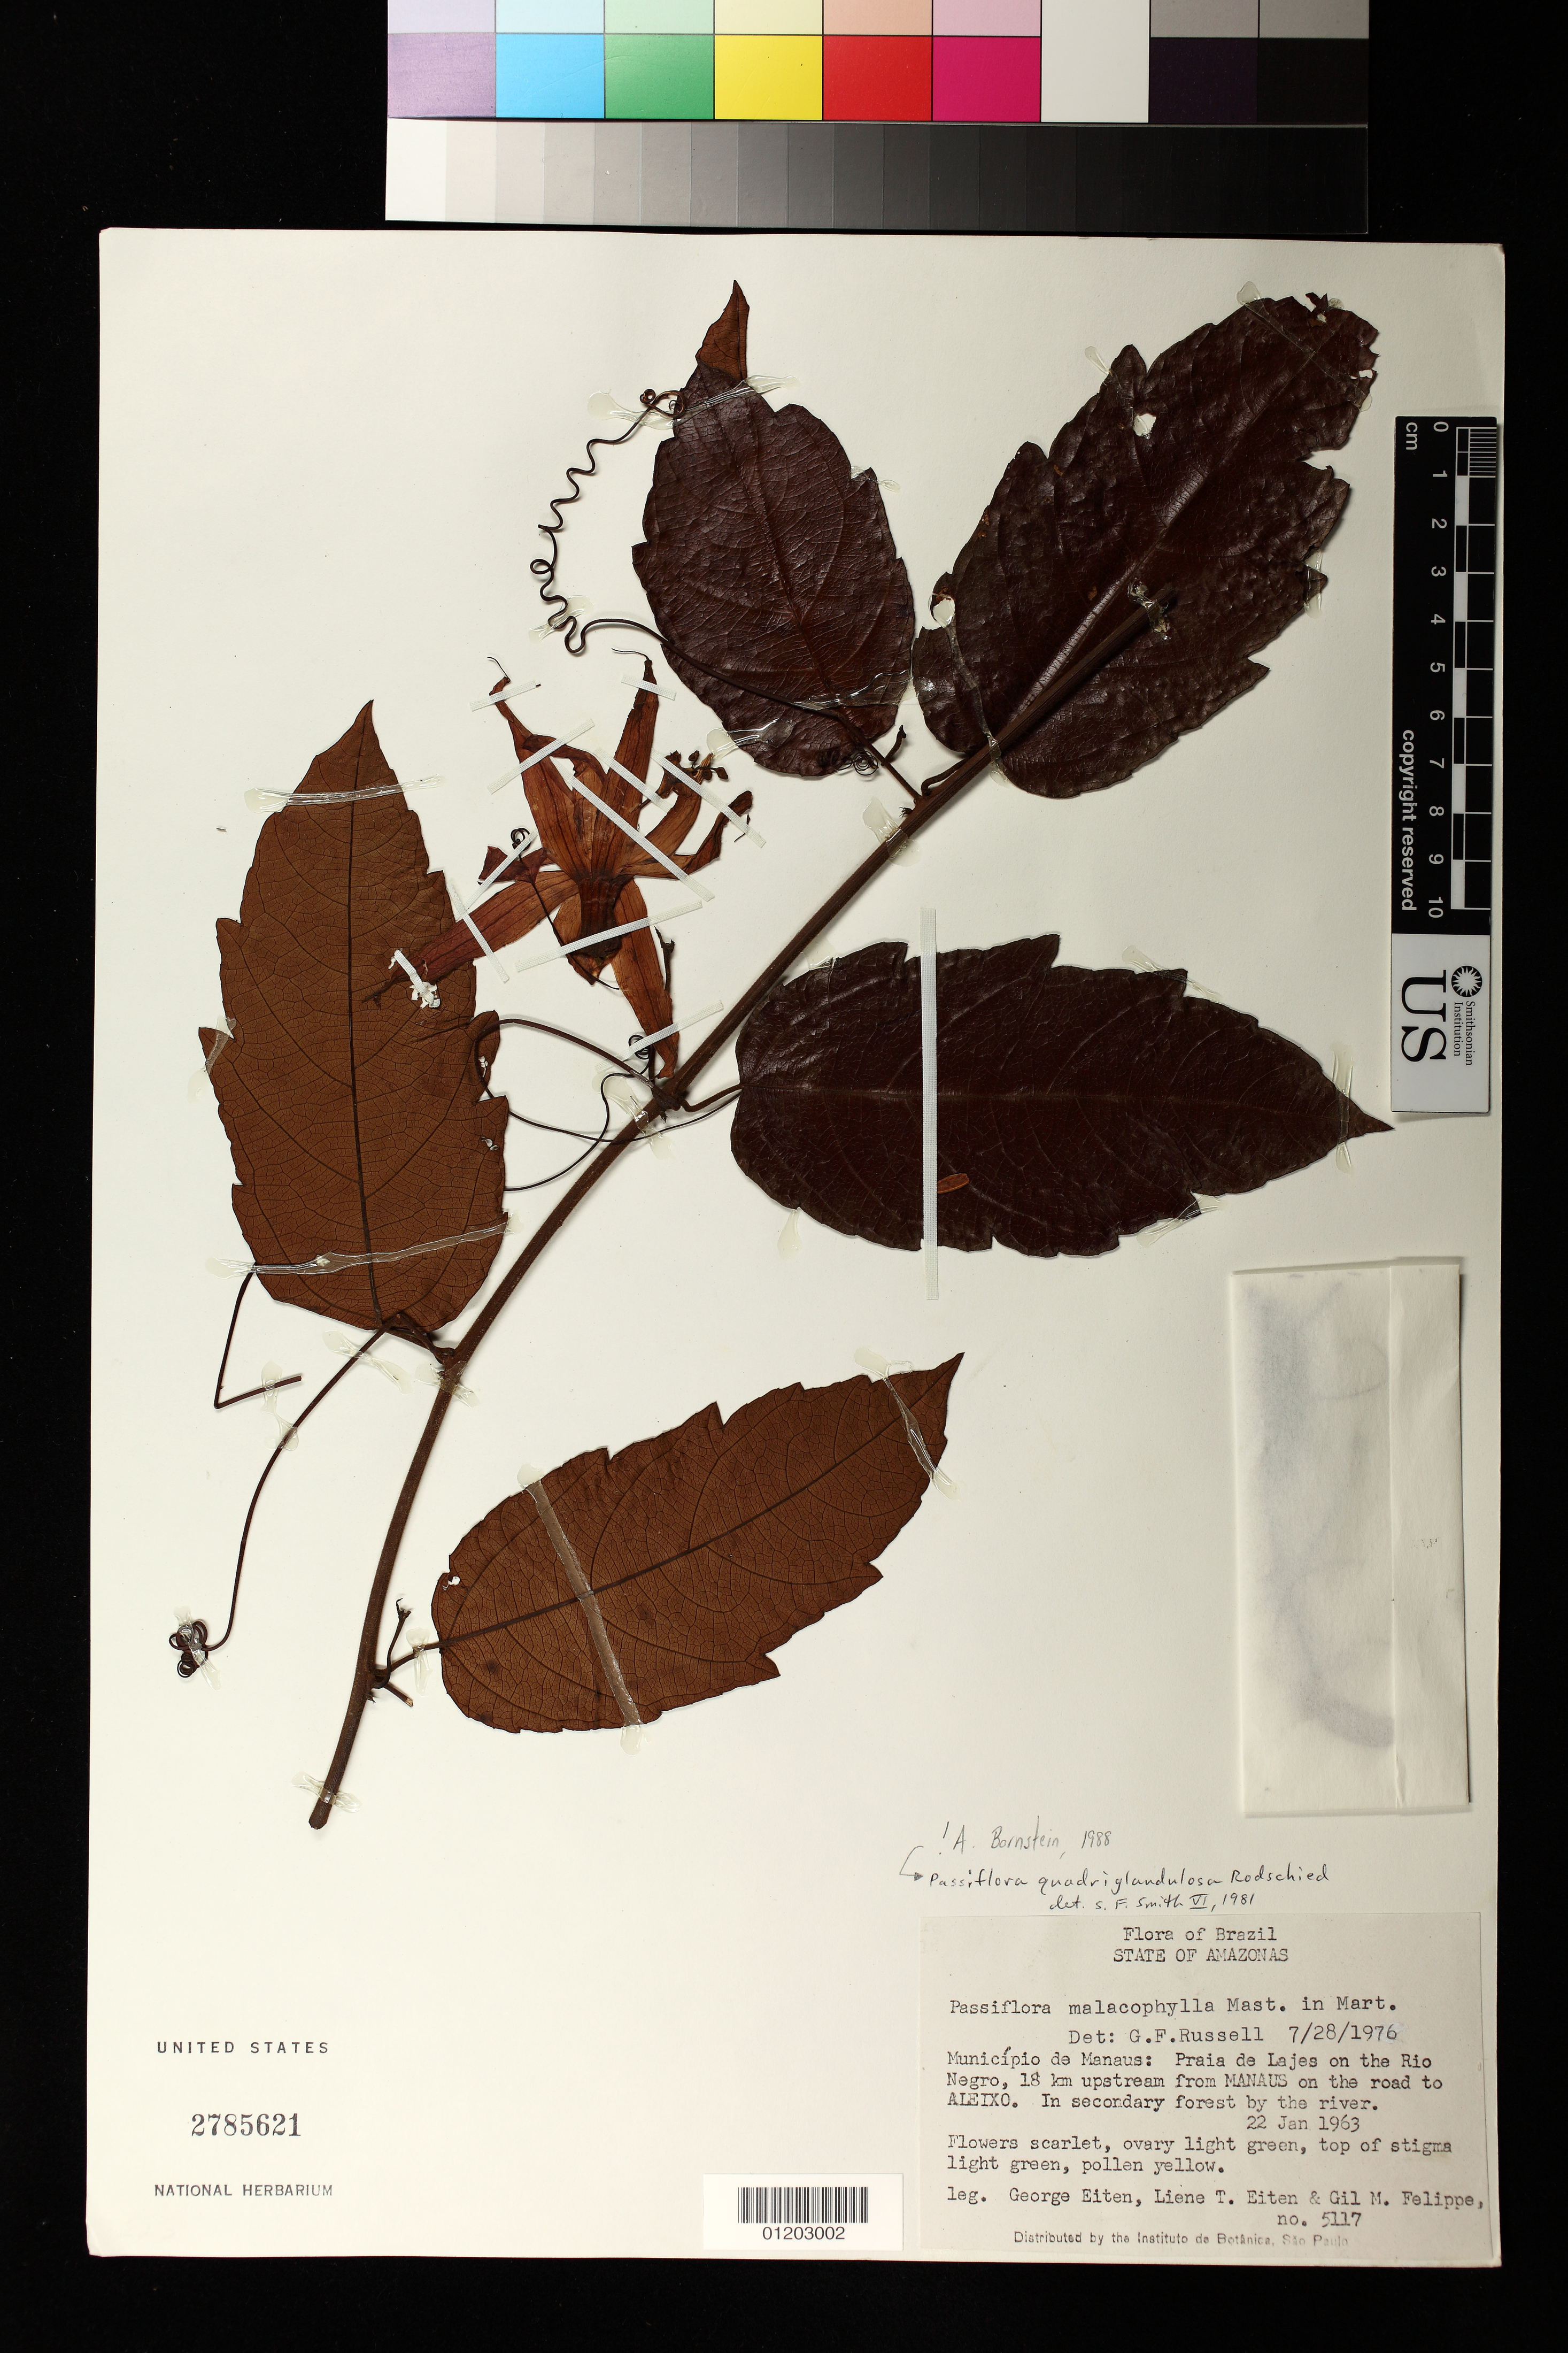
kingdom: Plantae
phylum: Tracheophyta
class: Magnoliopsida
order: Malpighiales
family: Passifloraceae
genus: Passiflora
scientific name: Passiflora quadriglandulosa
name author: Rodschied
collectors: G. Eiten, L. T. Eiten & G. M. Felippe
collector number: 5117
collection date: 1963-01-22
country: Brazil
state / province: Amazonas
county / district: Manaus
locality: Praia de Lajes on the Rio Negro, 18 km upstream from MANAUS on the road to ALEIXO.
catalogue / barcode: US 2785621